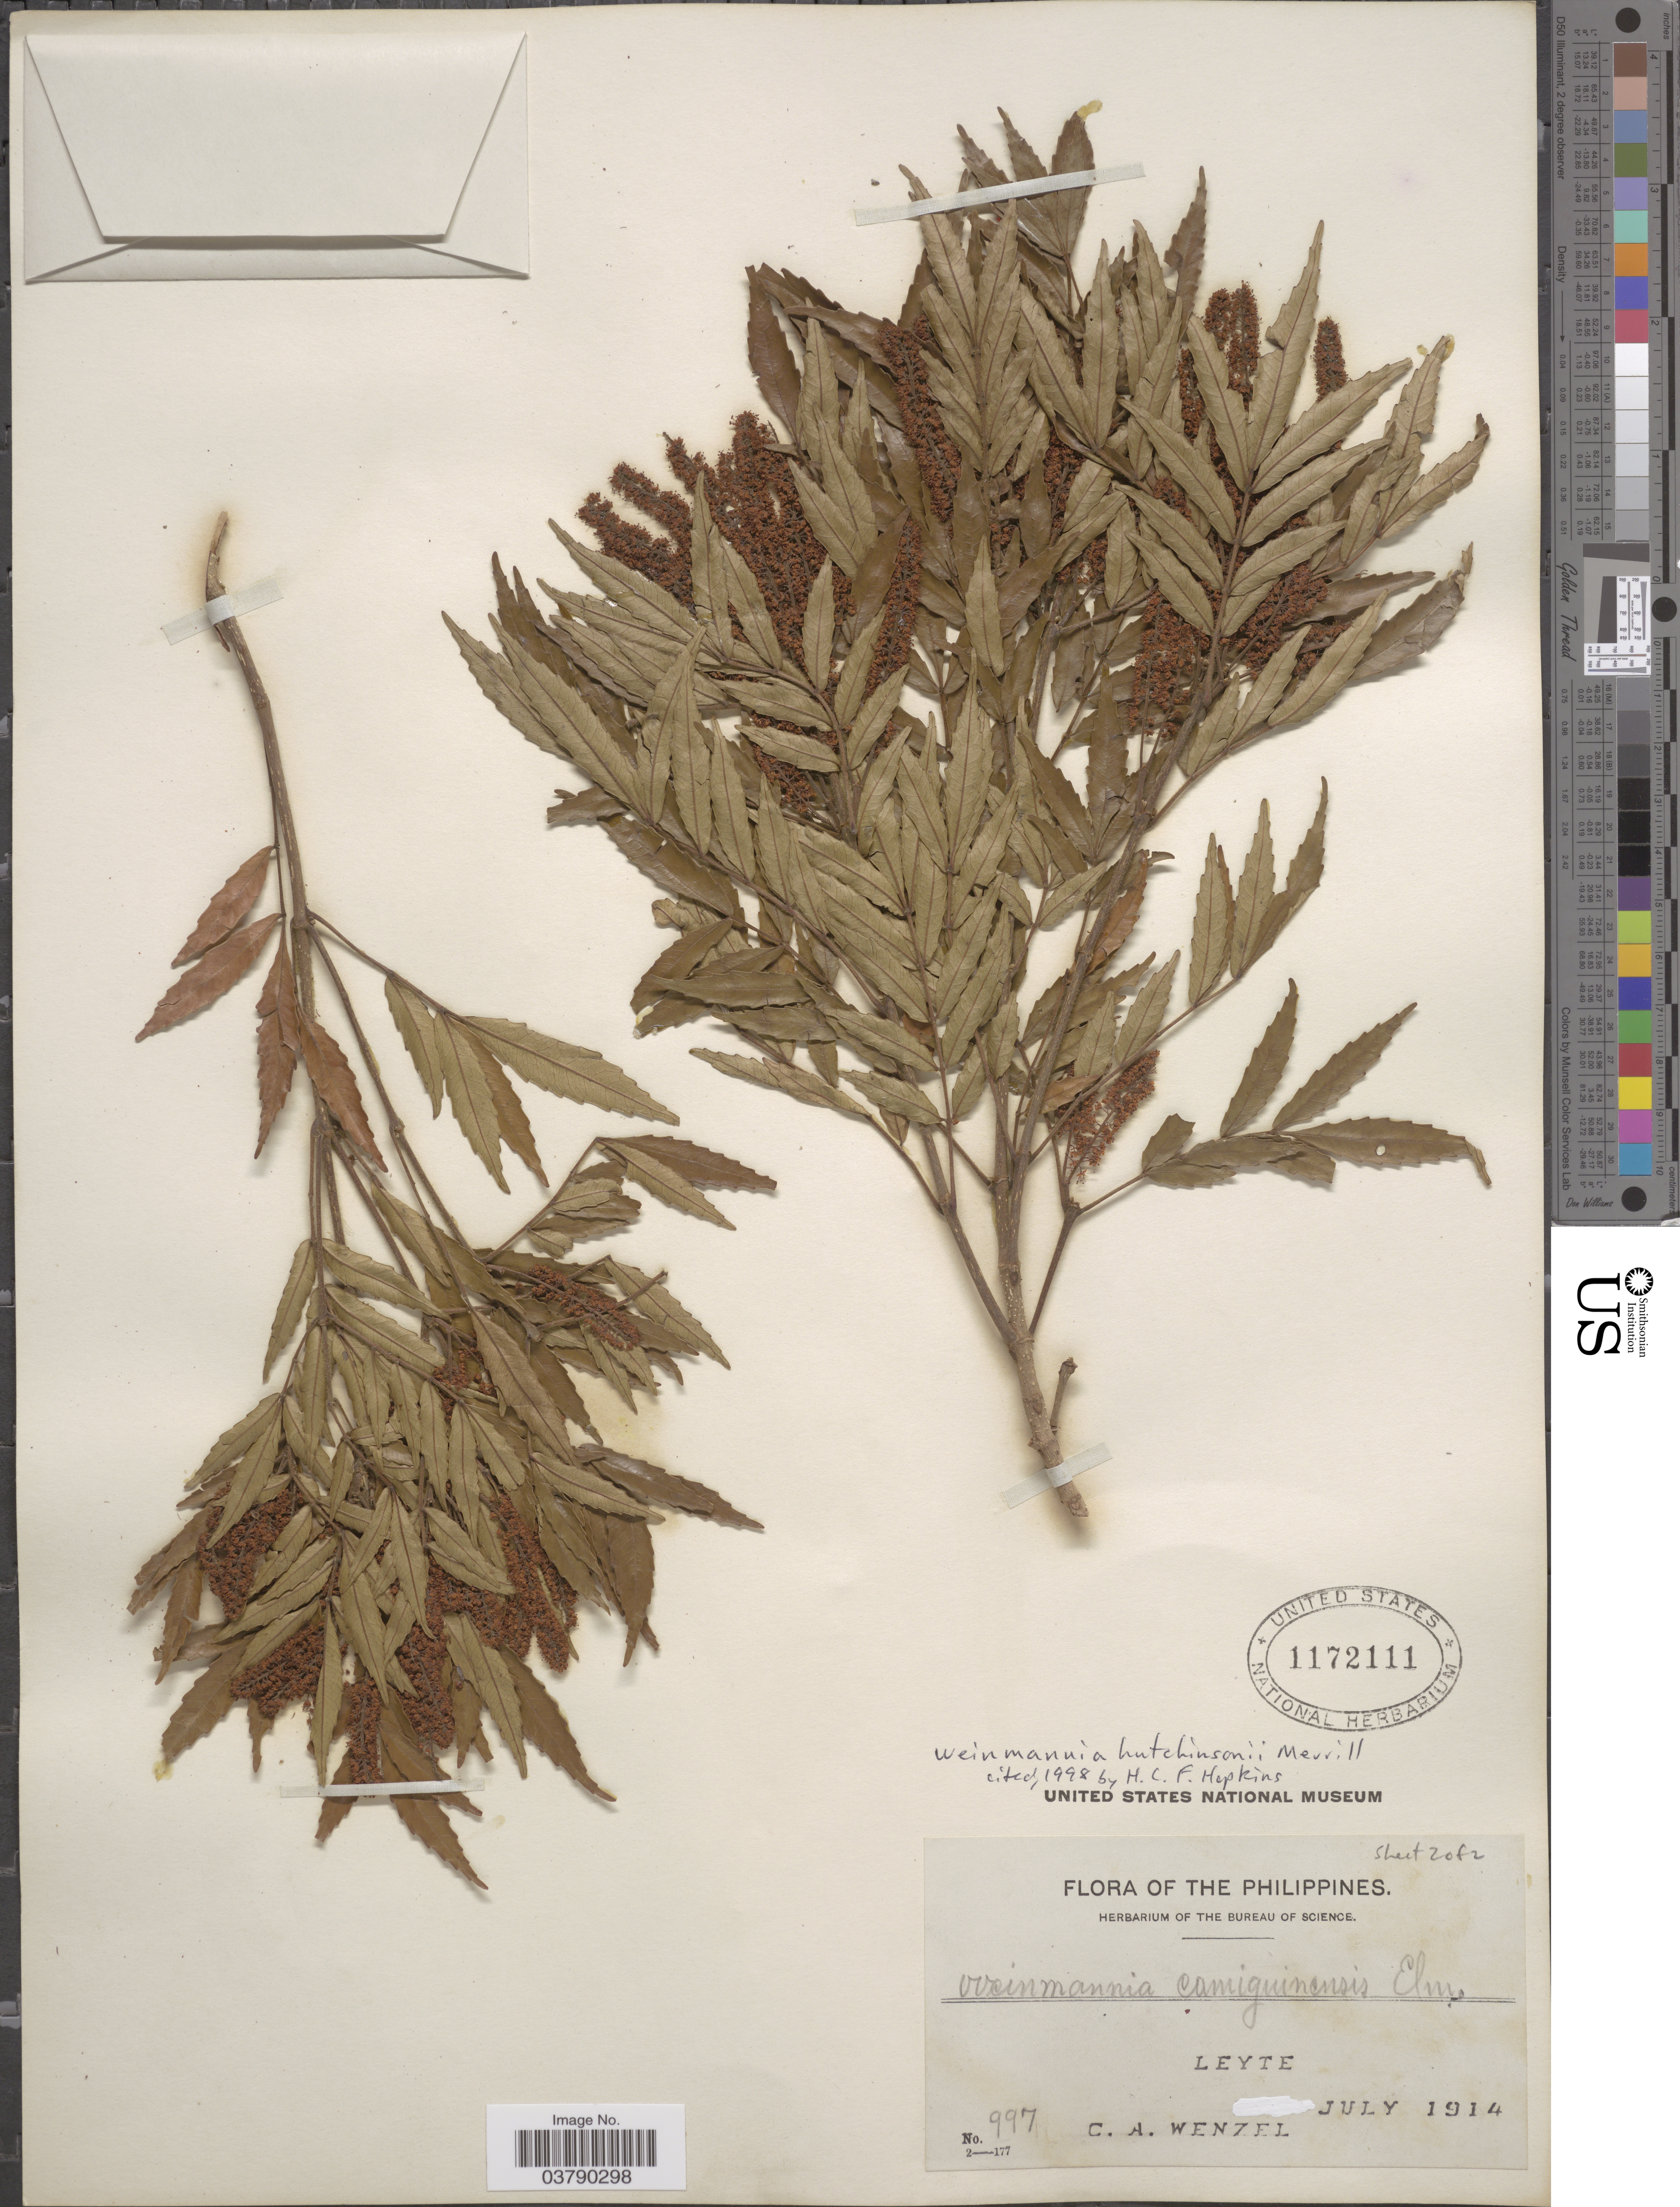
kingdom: Plantae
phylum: Tracheophyta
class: Magnoliopsida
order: Oxalidales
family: Cunoniaceae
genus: Pterophylla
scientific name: Pterophylla hutchinsonii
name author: (Merr.) Pillon & H.C. Hopkins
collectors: C. Wenzel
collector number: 997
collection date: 1914-07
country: Philippines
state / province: Eastern Visayas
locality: Leyte.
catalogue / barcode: US 1172111